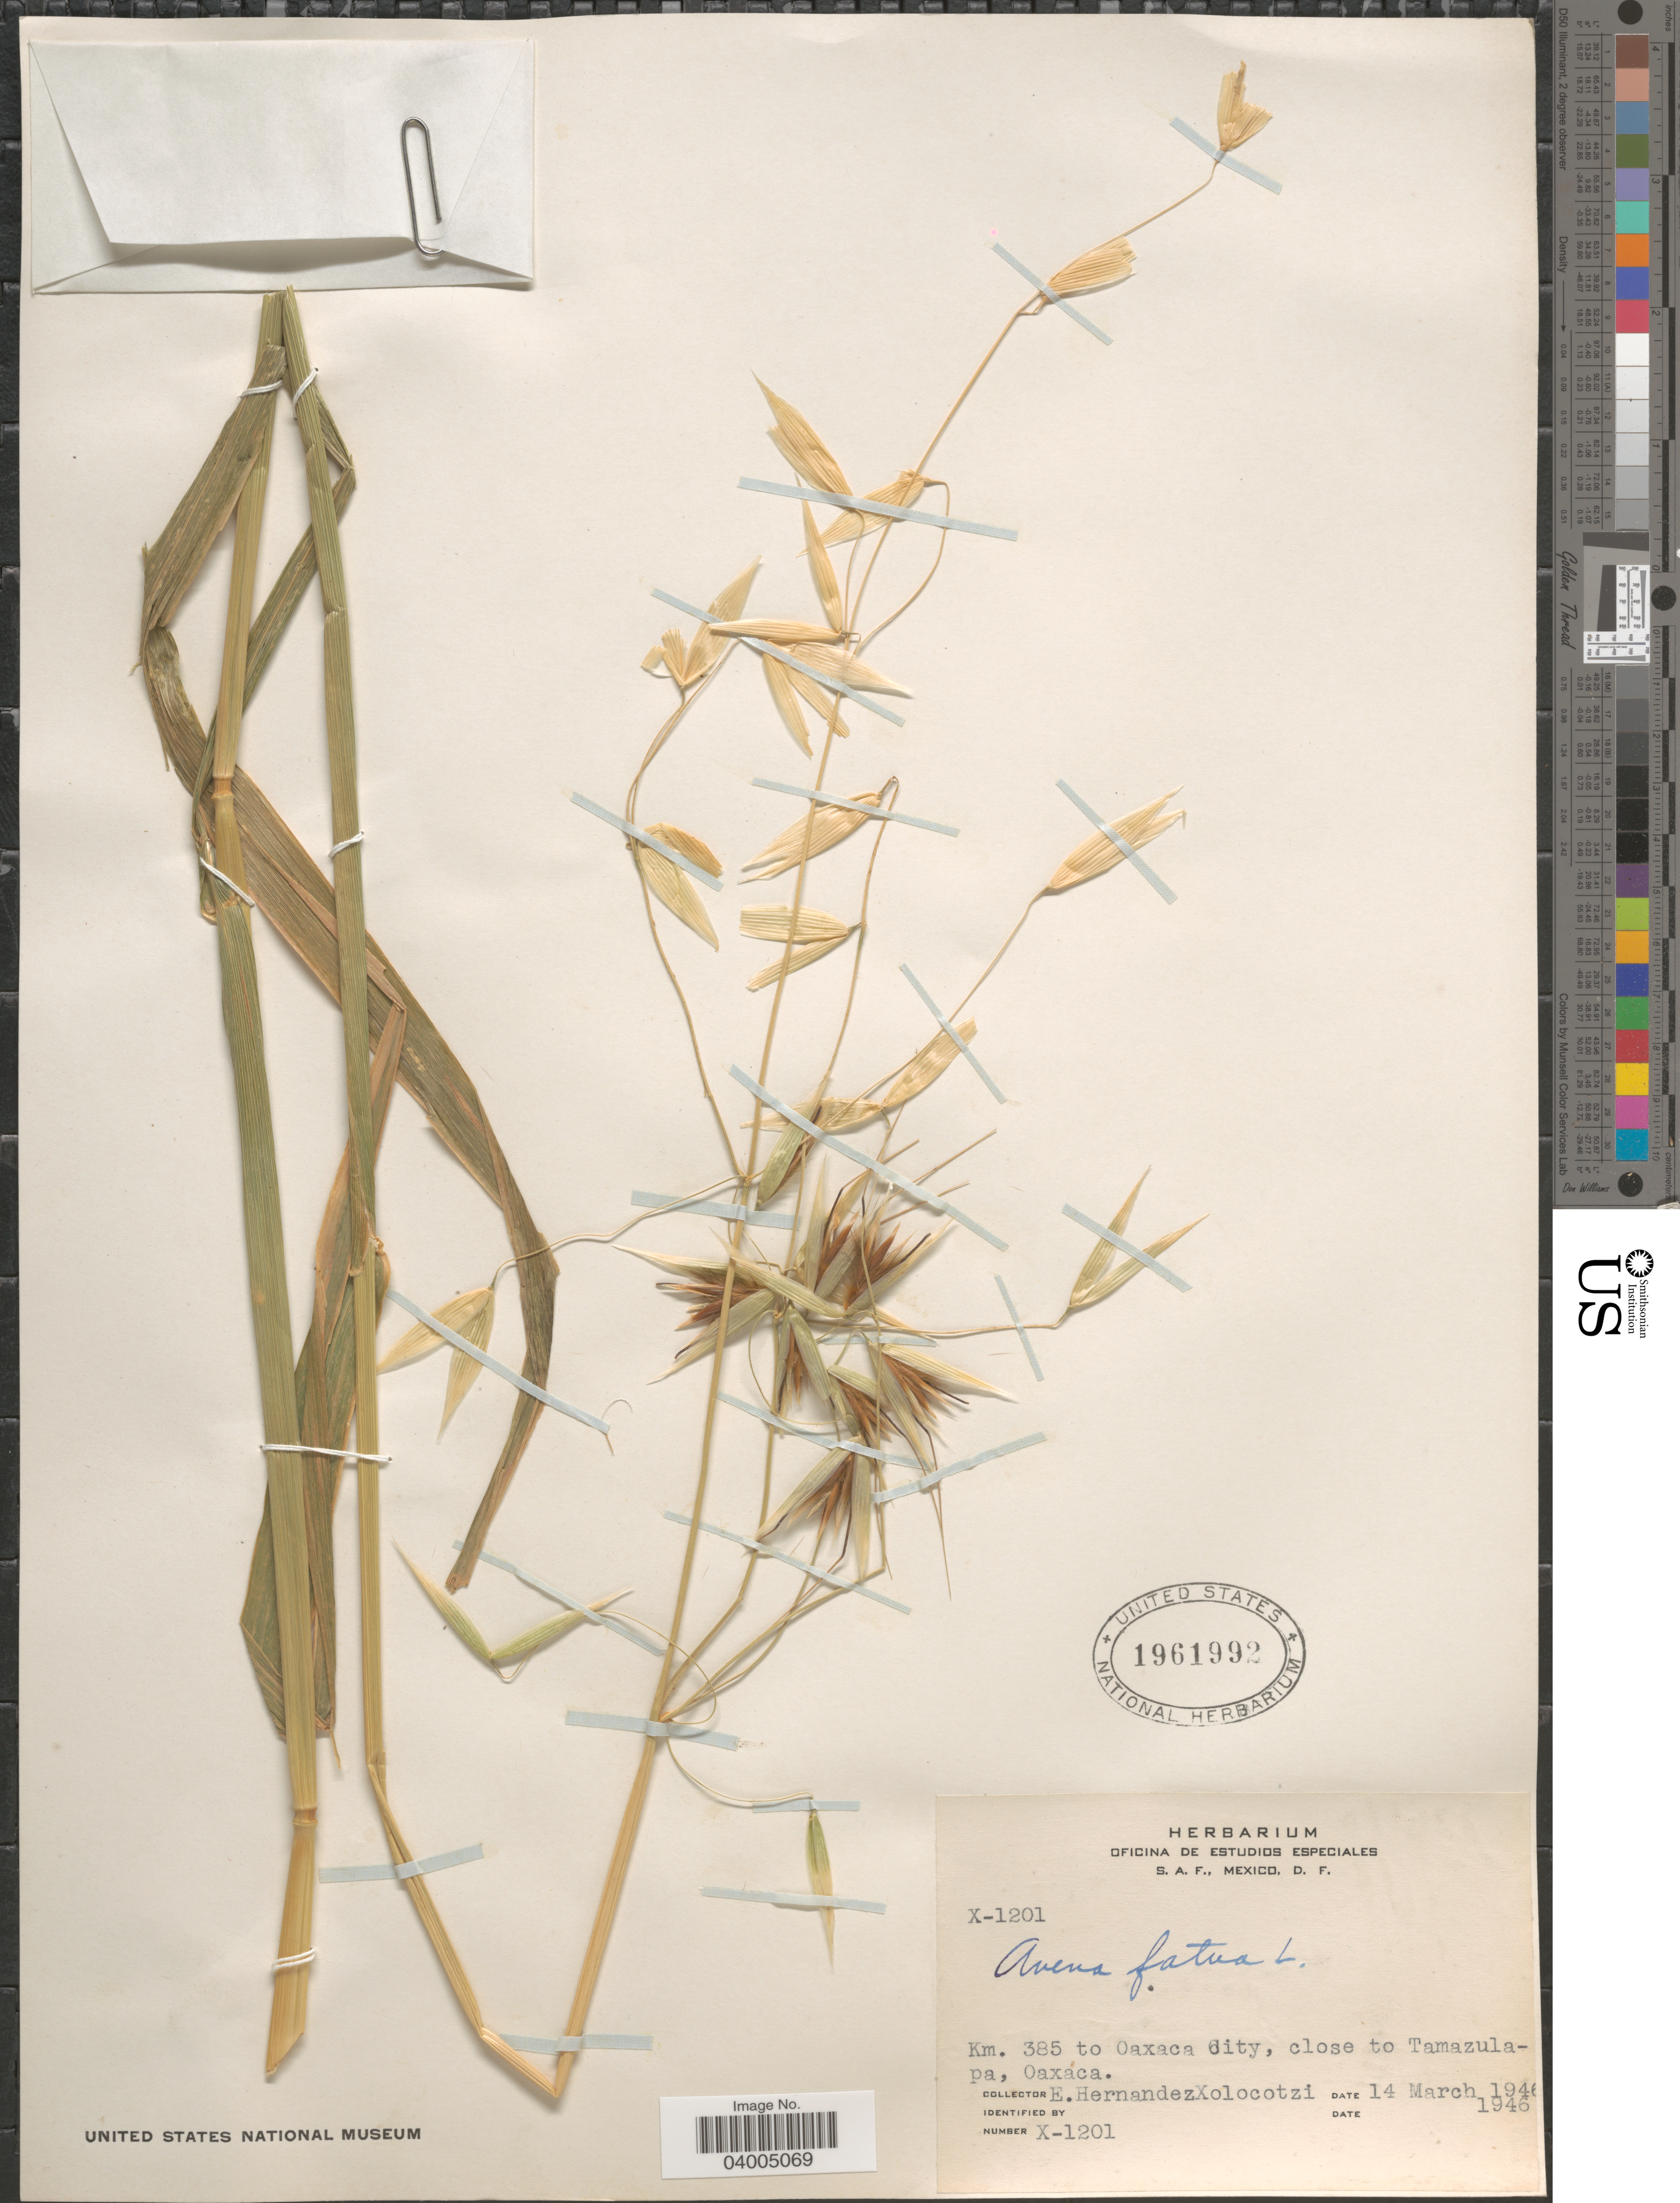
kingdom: Plantae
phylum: Tracheophyta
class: Liliopsida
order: Poales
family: Poaceae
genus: Avena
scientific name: Avena fatua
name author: L.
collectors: E. I. Hernández-X.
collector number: X-1201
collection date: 1946-03-14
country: Mexico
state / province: Oaxaca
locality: Km. 385 to Oaxaca City, close to Tamazulapa.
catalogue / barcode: US 1961992